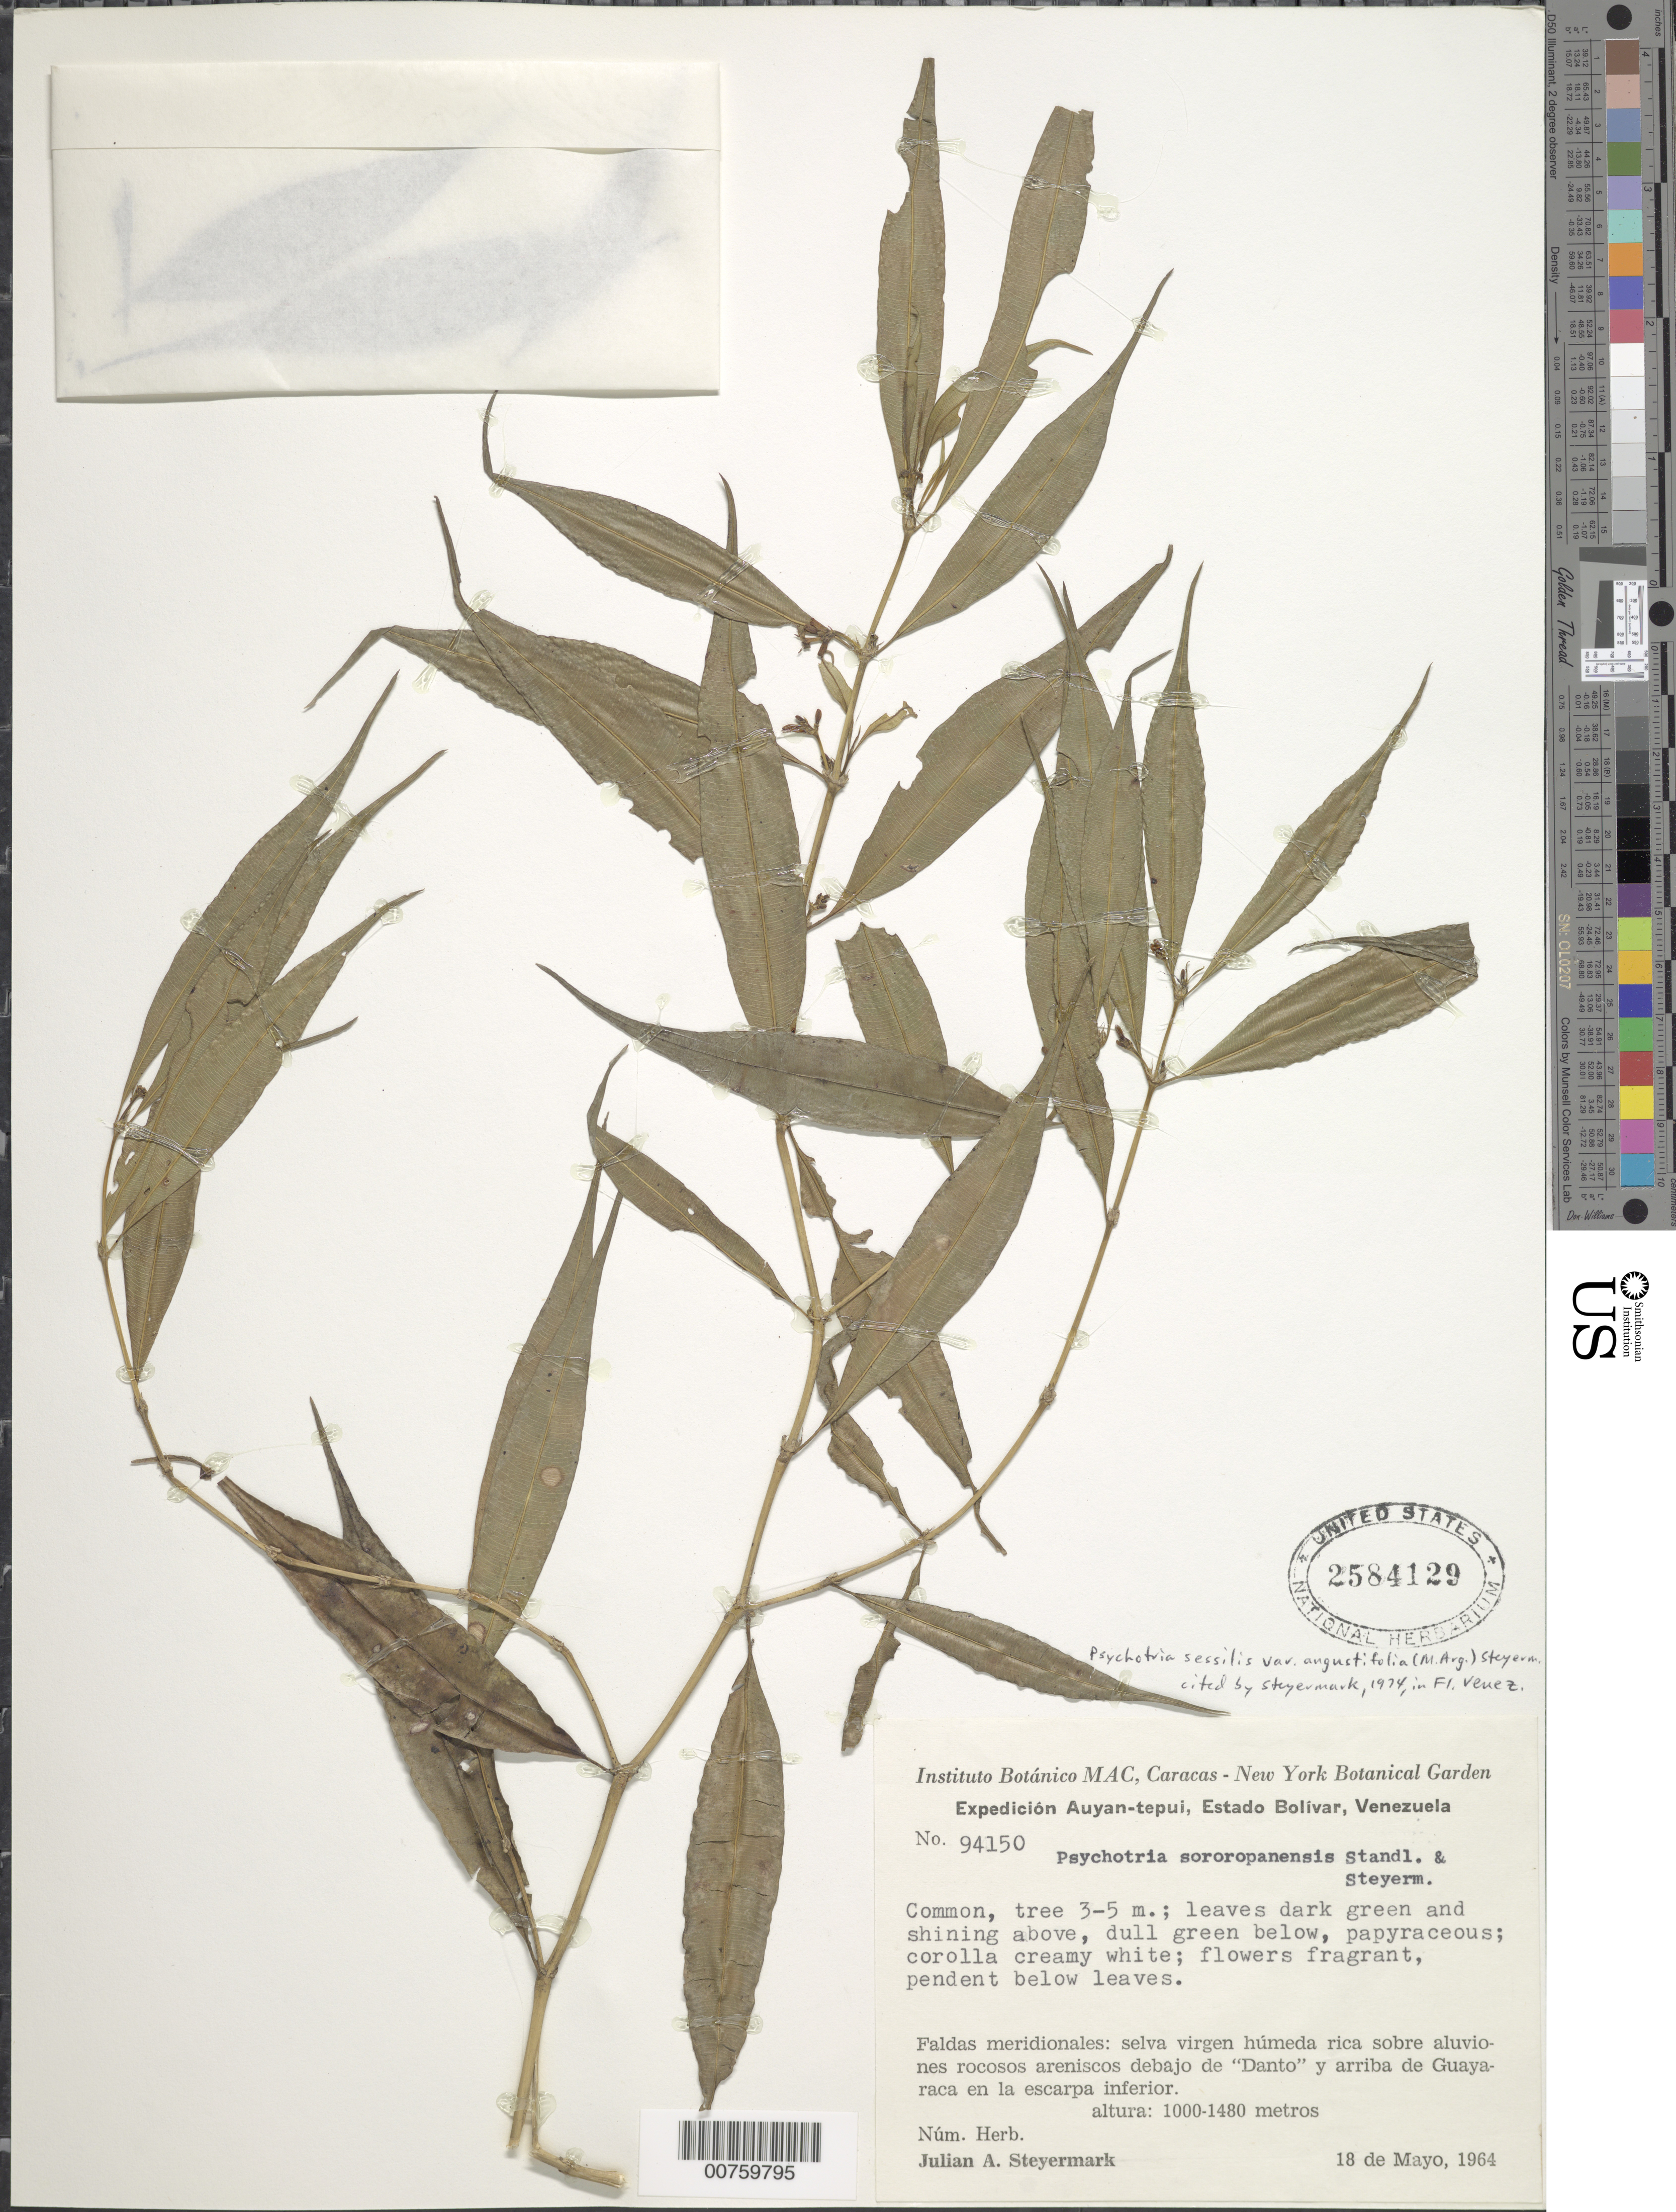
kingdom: Plantae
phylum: Tracheophyta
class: Magnoliopsida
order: Gentianales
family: Rubiaceae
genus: Psychotria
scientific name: Psychotria sessilis var. angustifolia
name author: (Müll. Arg.) Steyerm.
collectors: J. Steyermark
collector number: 94150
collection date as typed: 18-May-64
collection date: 1964-05-18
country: Venezuela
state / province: Bolívar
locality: Auyan-tepuí, debajo de "Danto" y arriba Guayaraca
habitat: Selva virgen húmeda rica sobre aluviones rocosos areniscos; en la escarpa inferior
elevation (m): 1000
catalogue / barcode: US 2584129